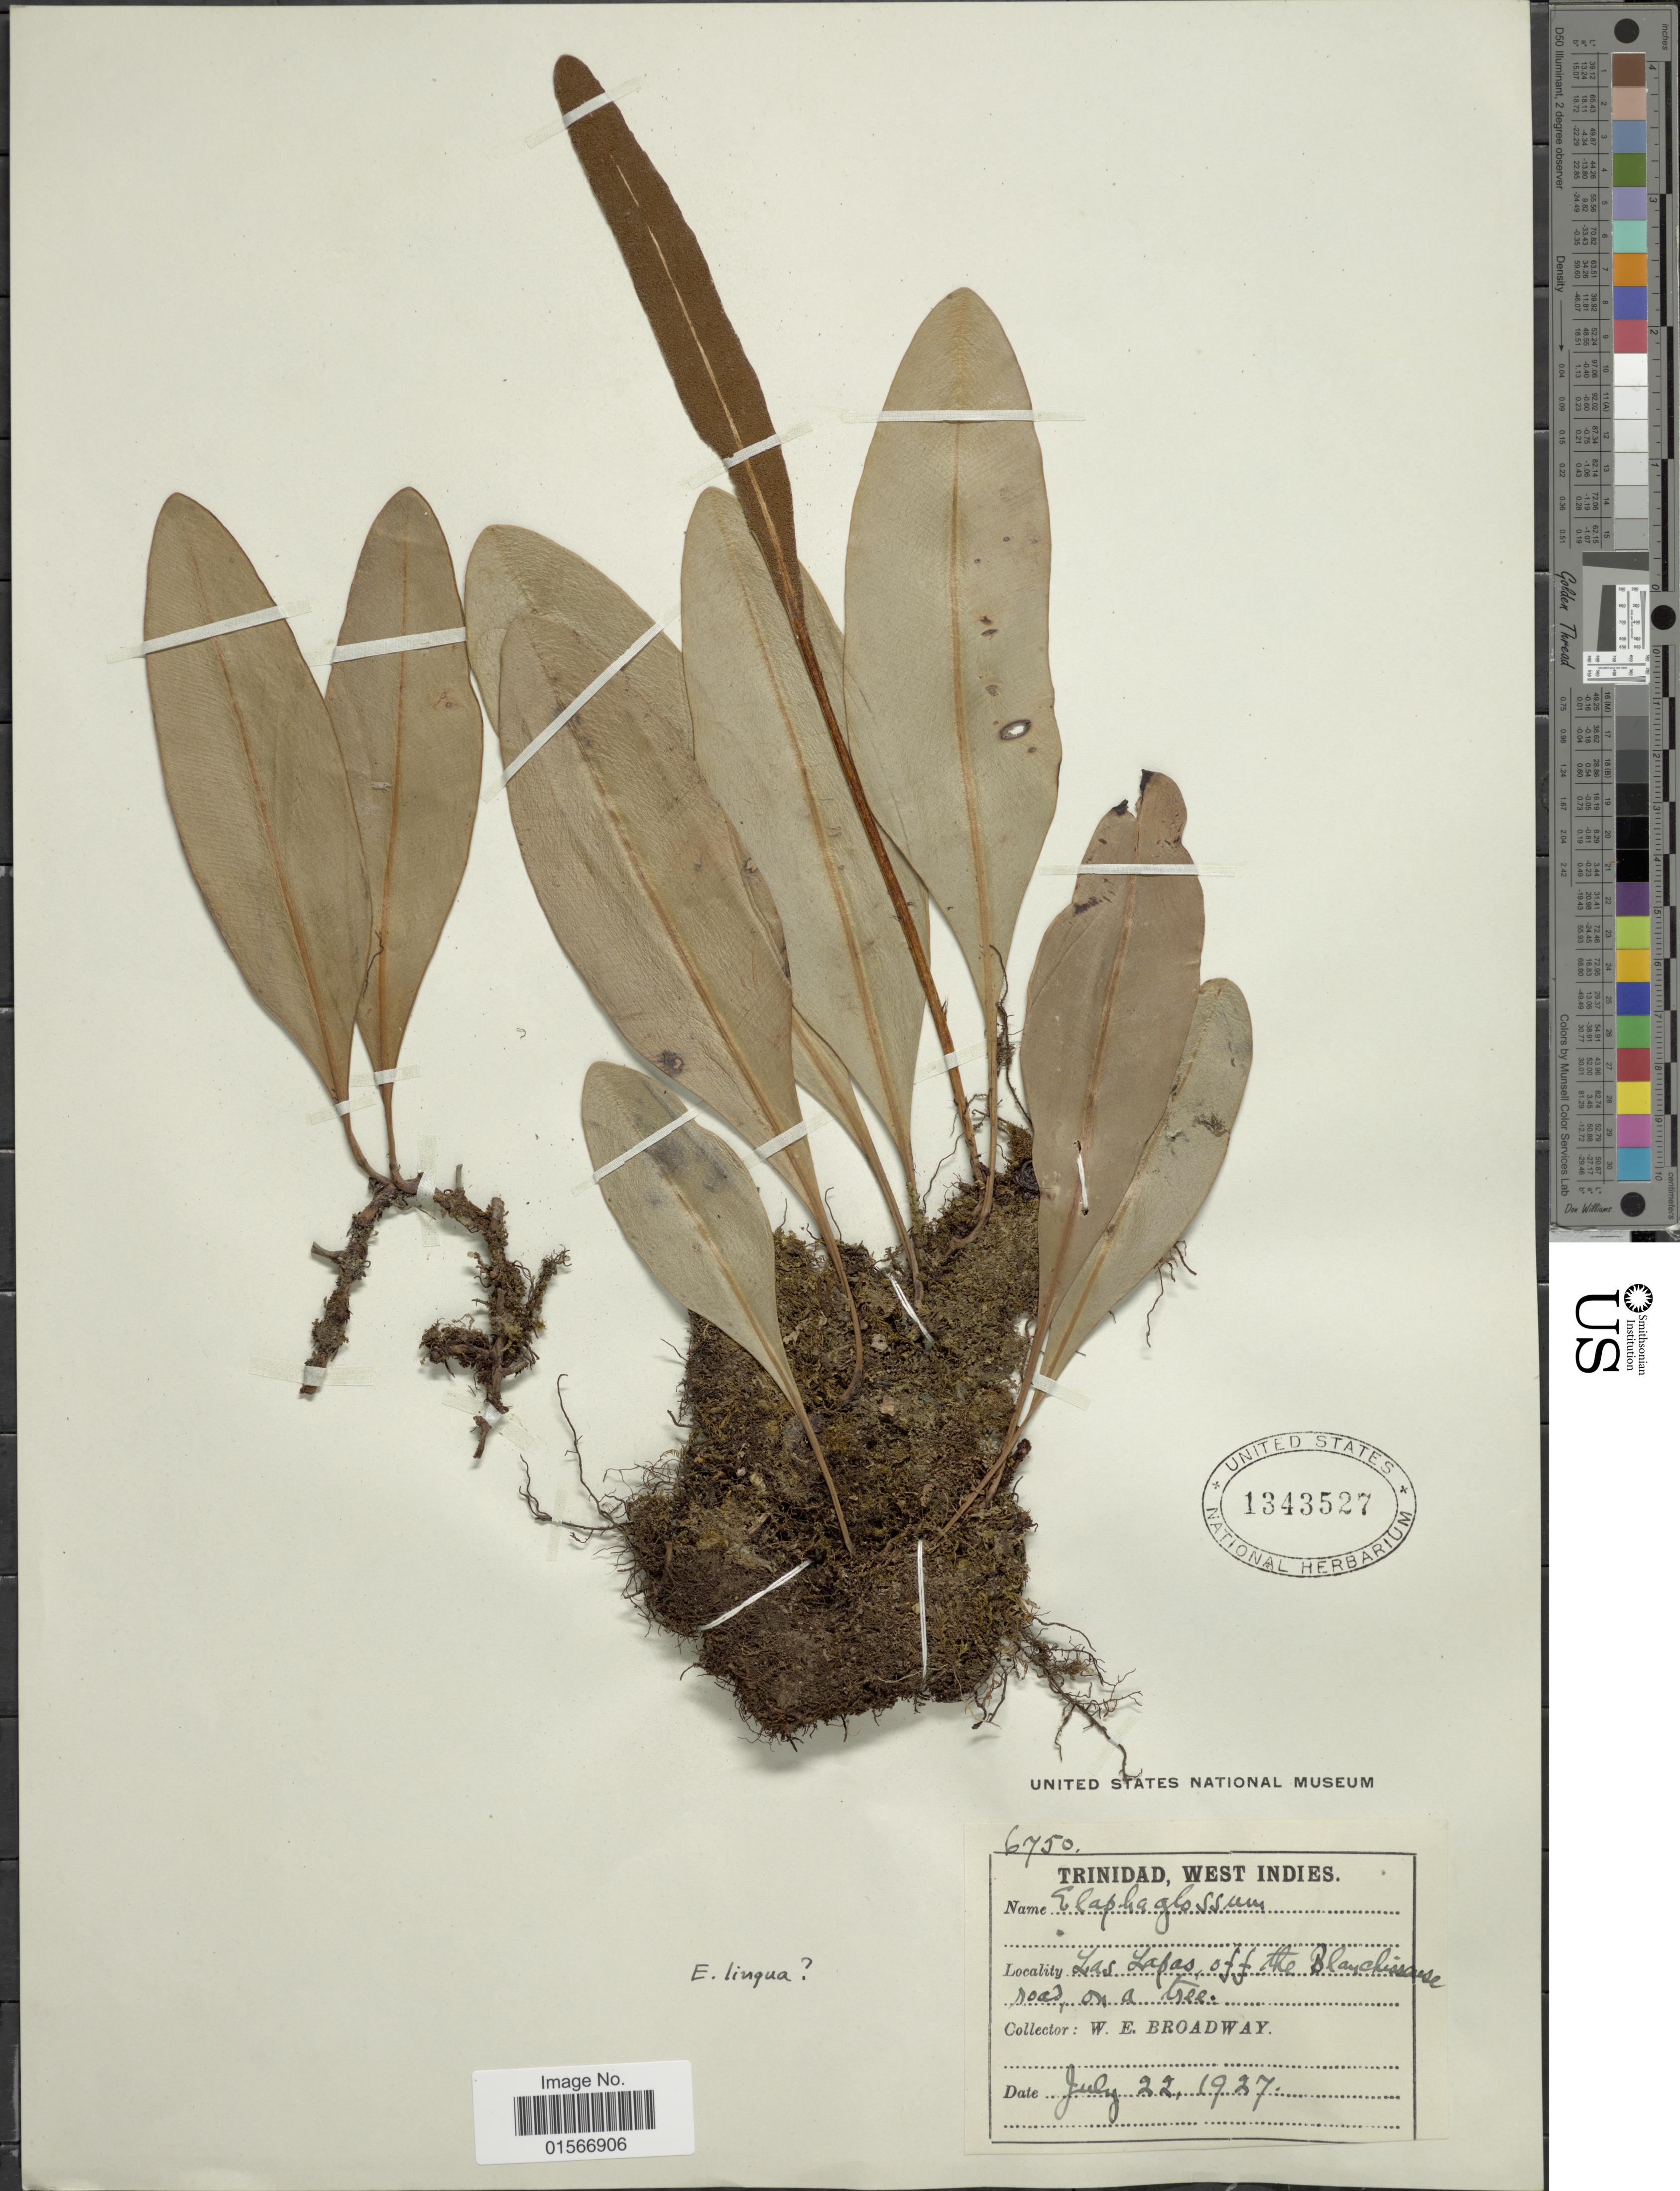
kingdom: Plantae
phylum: Tracheophyta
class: Polypodiopsida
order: Polypodiales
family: Dryopteridaceae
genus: Elaphoglossum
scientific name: Elaphoglossum lingua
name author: (C. Presl) Brack.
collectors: W. E. Broadway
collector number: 6750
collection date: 1927-07-22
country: Trinidad and Tobago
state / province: Trinidad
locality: Las Lapas, off the Blanchisseuse road, on a tree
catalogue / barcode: US 1343527